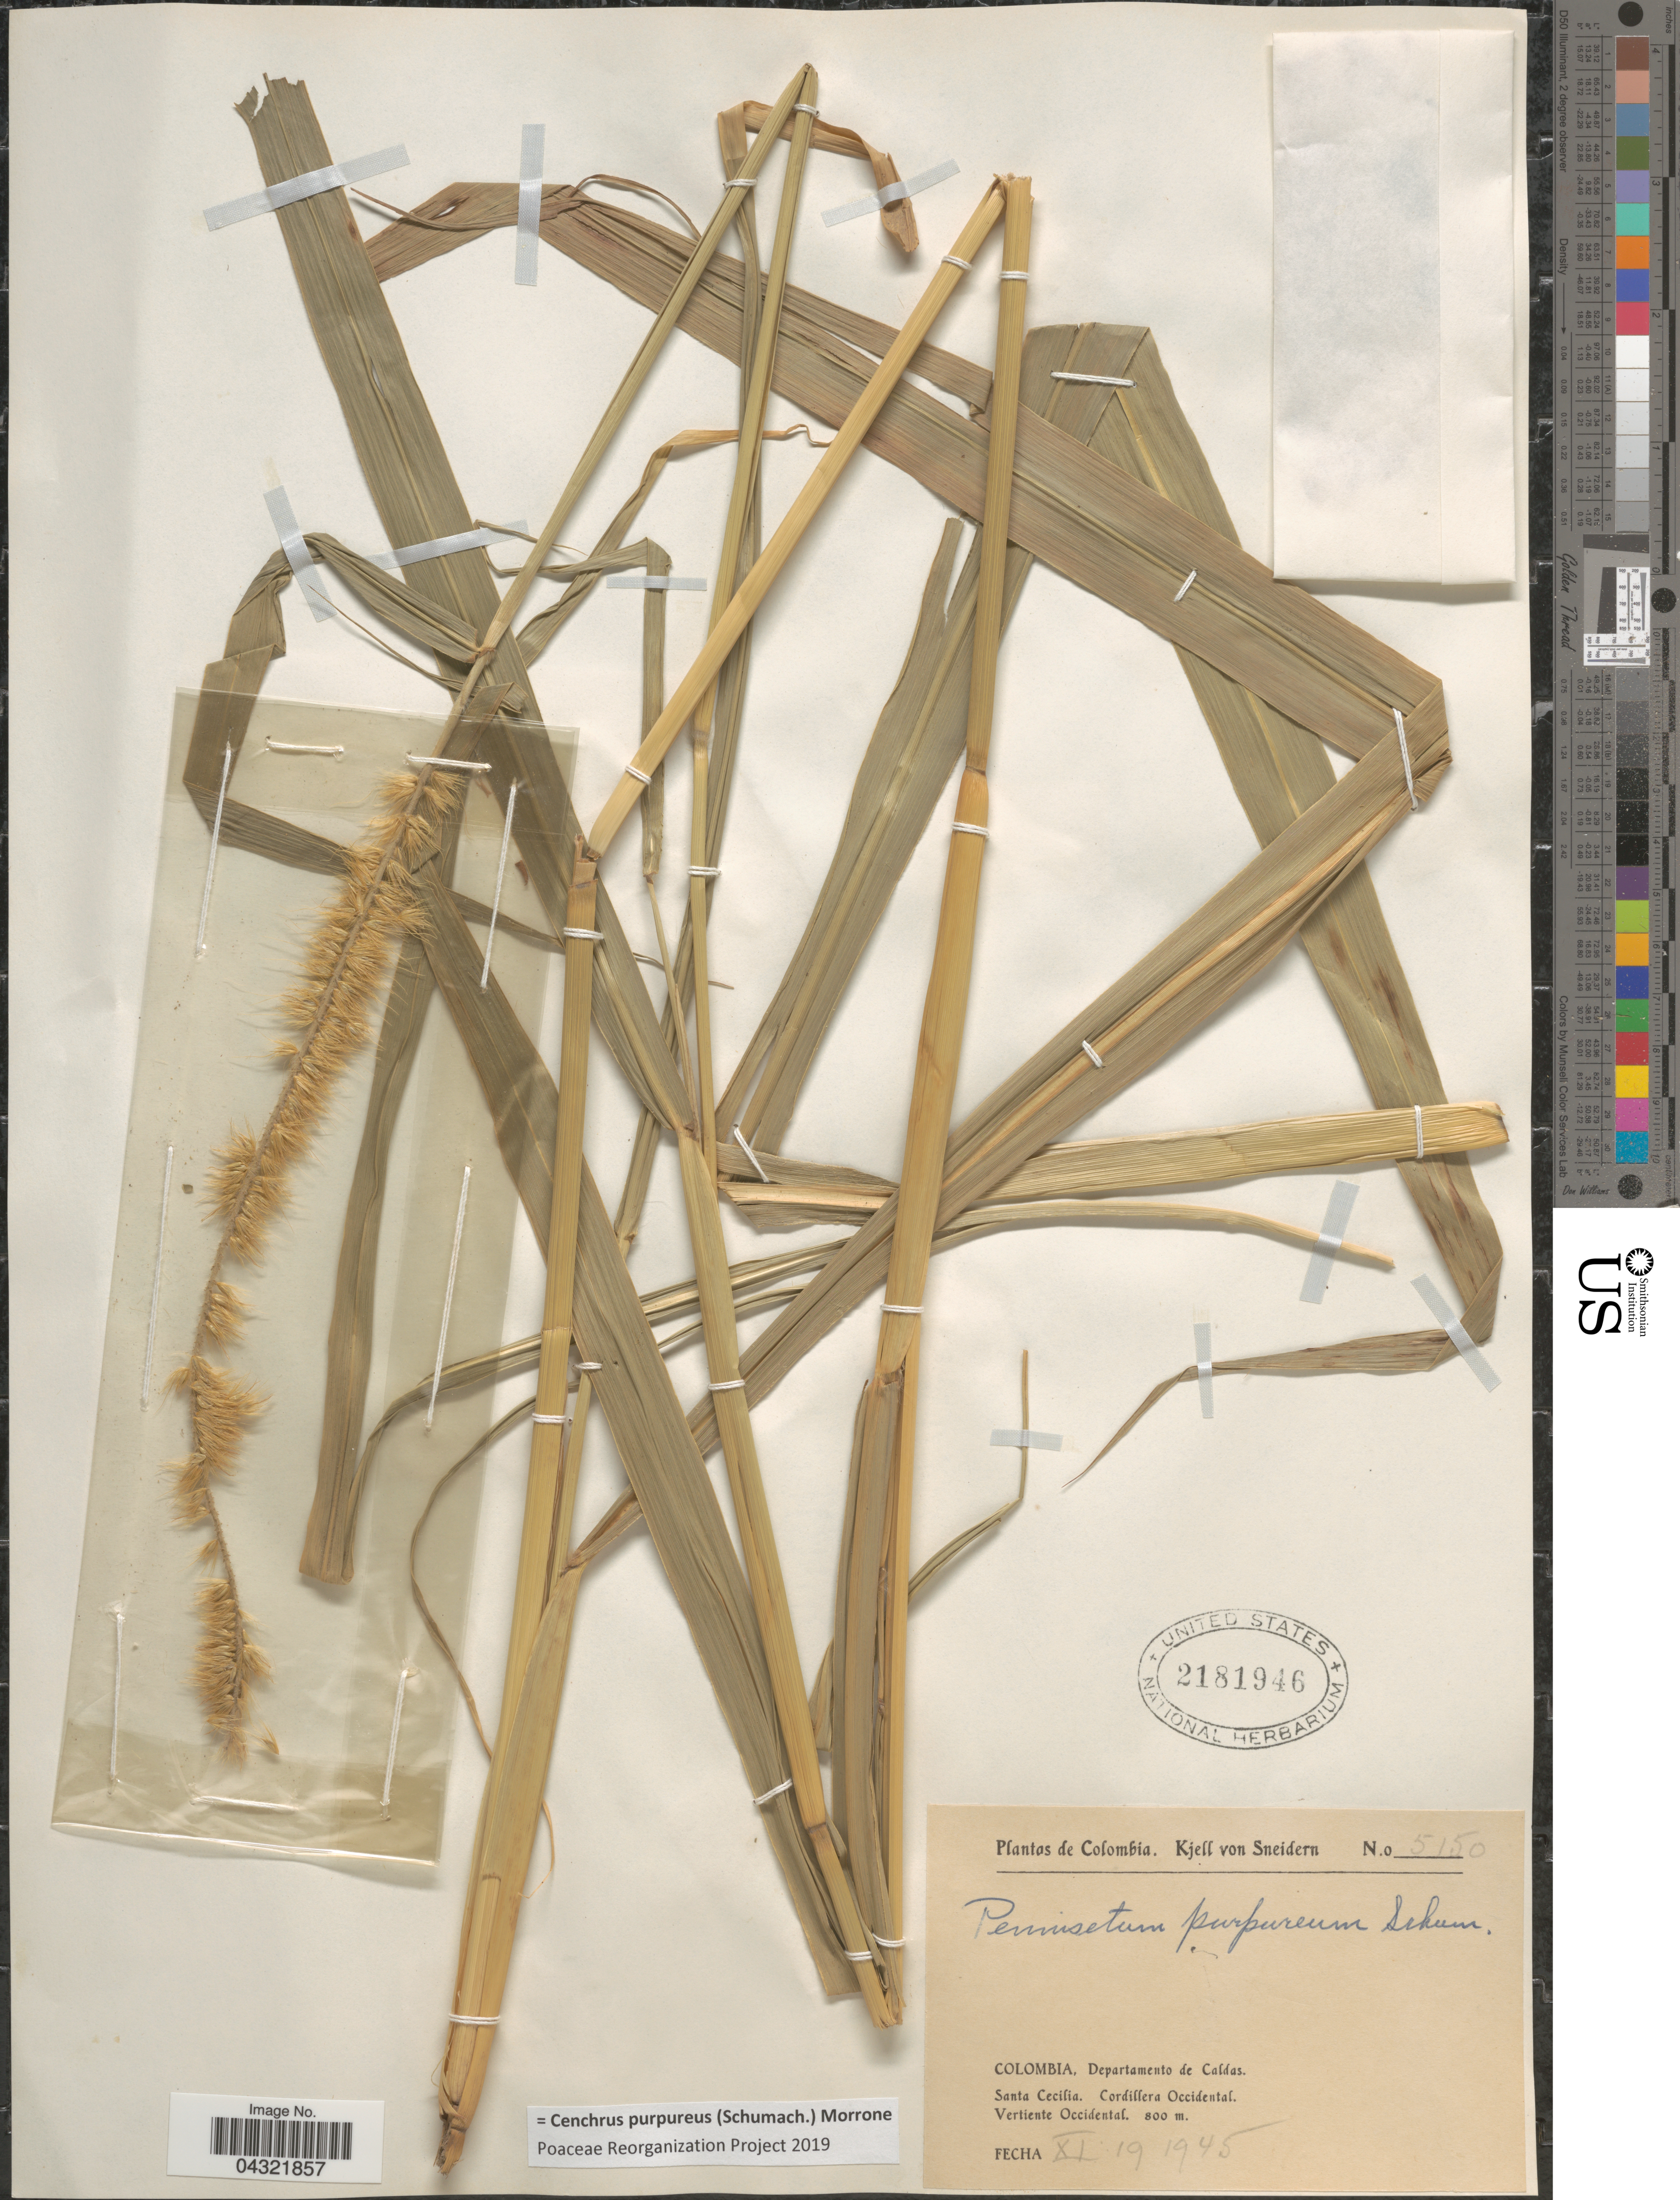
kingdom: Plantae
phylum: Tracheophyta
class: Liliopsida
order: Poales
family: Poaceae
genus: Cenchrus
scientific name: Cenchrus purpureus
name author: (Schumach.) Morrone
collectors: K. von Sneidern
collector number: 5150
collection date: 1945-11-19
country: Colombia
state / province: Caldas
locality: Departamento de Caldas. Santa Cecilia. Cordillera Occidental. Vertiente Occidental.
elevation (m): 800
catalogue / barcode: US 2181946